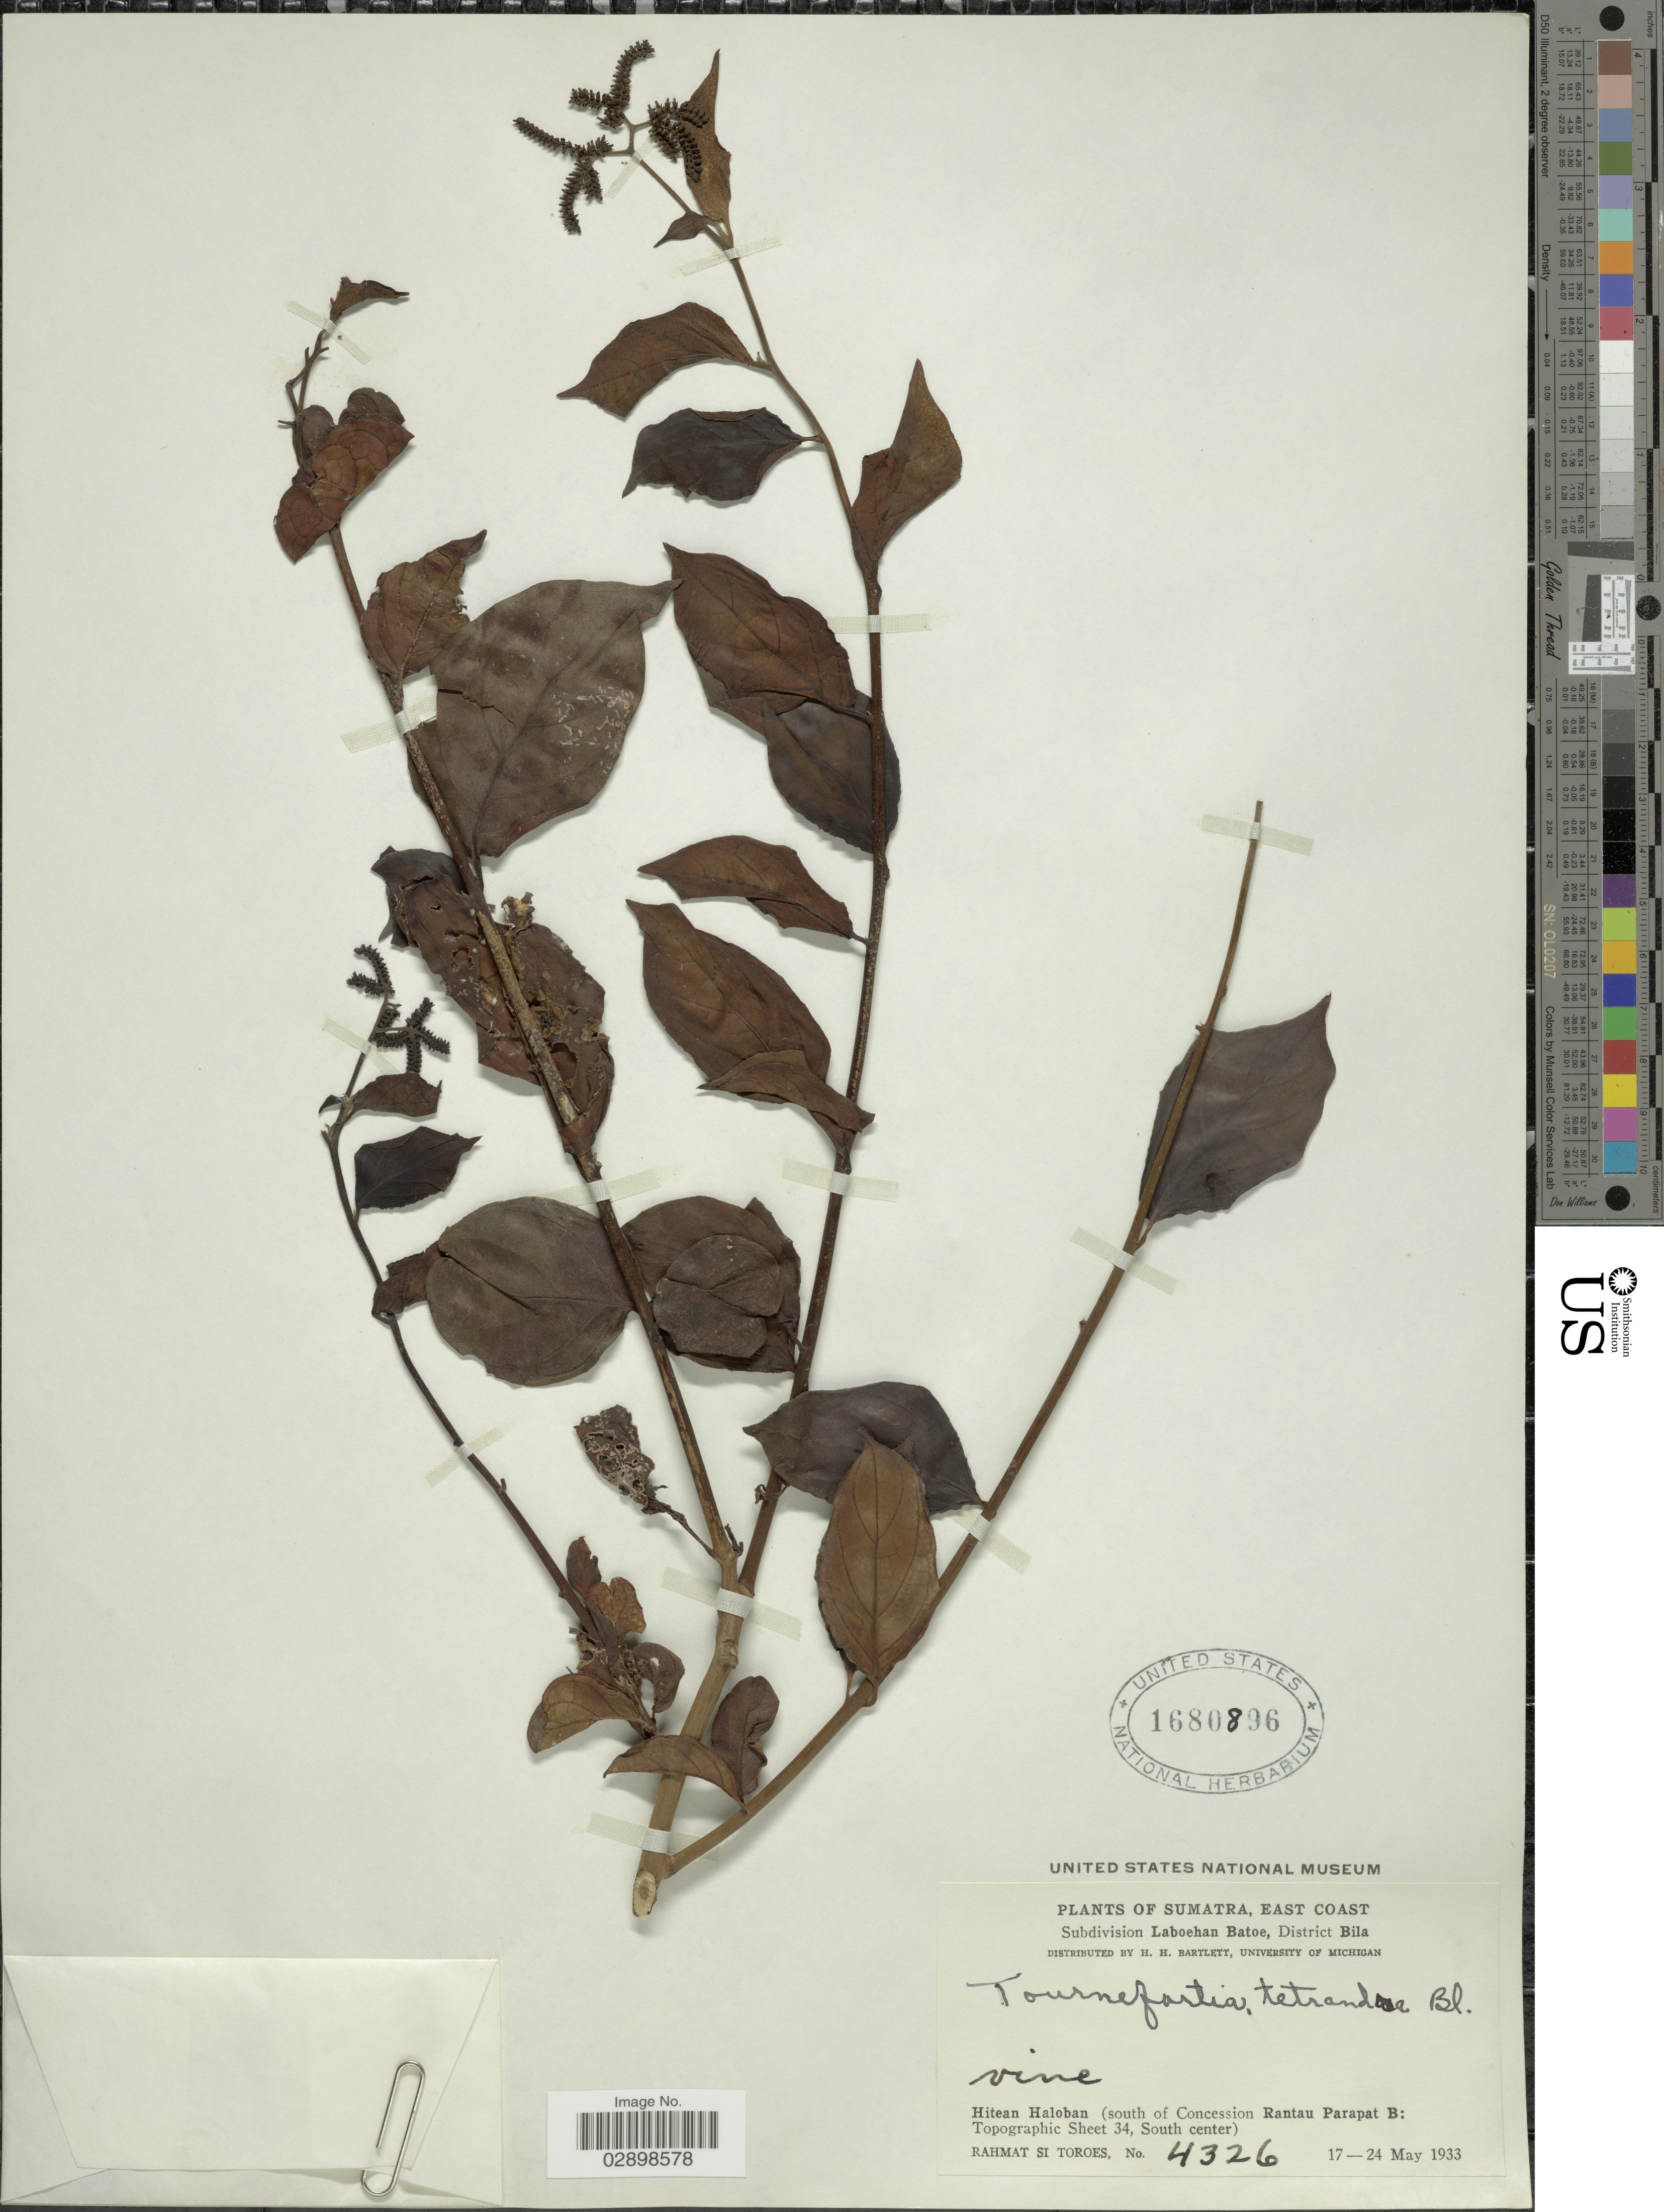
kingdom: Plantae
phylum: Tracheophyta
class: Magnoliopsida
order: Boraginales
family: Heliotropiaceae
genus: Tournefortia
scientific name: Tournefortia tetrandra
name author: Blume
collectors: Rahmat Si Boeea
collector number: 4326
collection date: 1933-05-17/1933-05-24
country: Indonesia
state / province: Sumatra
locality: East Coast. Subdivision Laboehan Batoe, District Bila. Hitean Haloban (south of Concession Rantau Parapat B: Topographic Sheet 34, South center).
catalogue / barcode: US 1680896